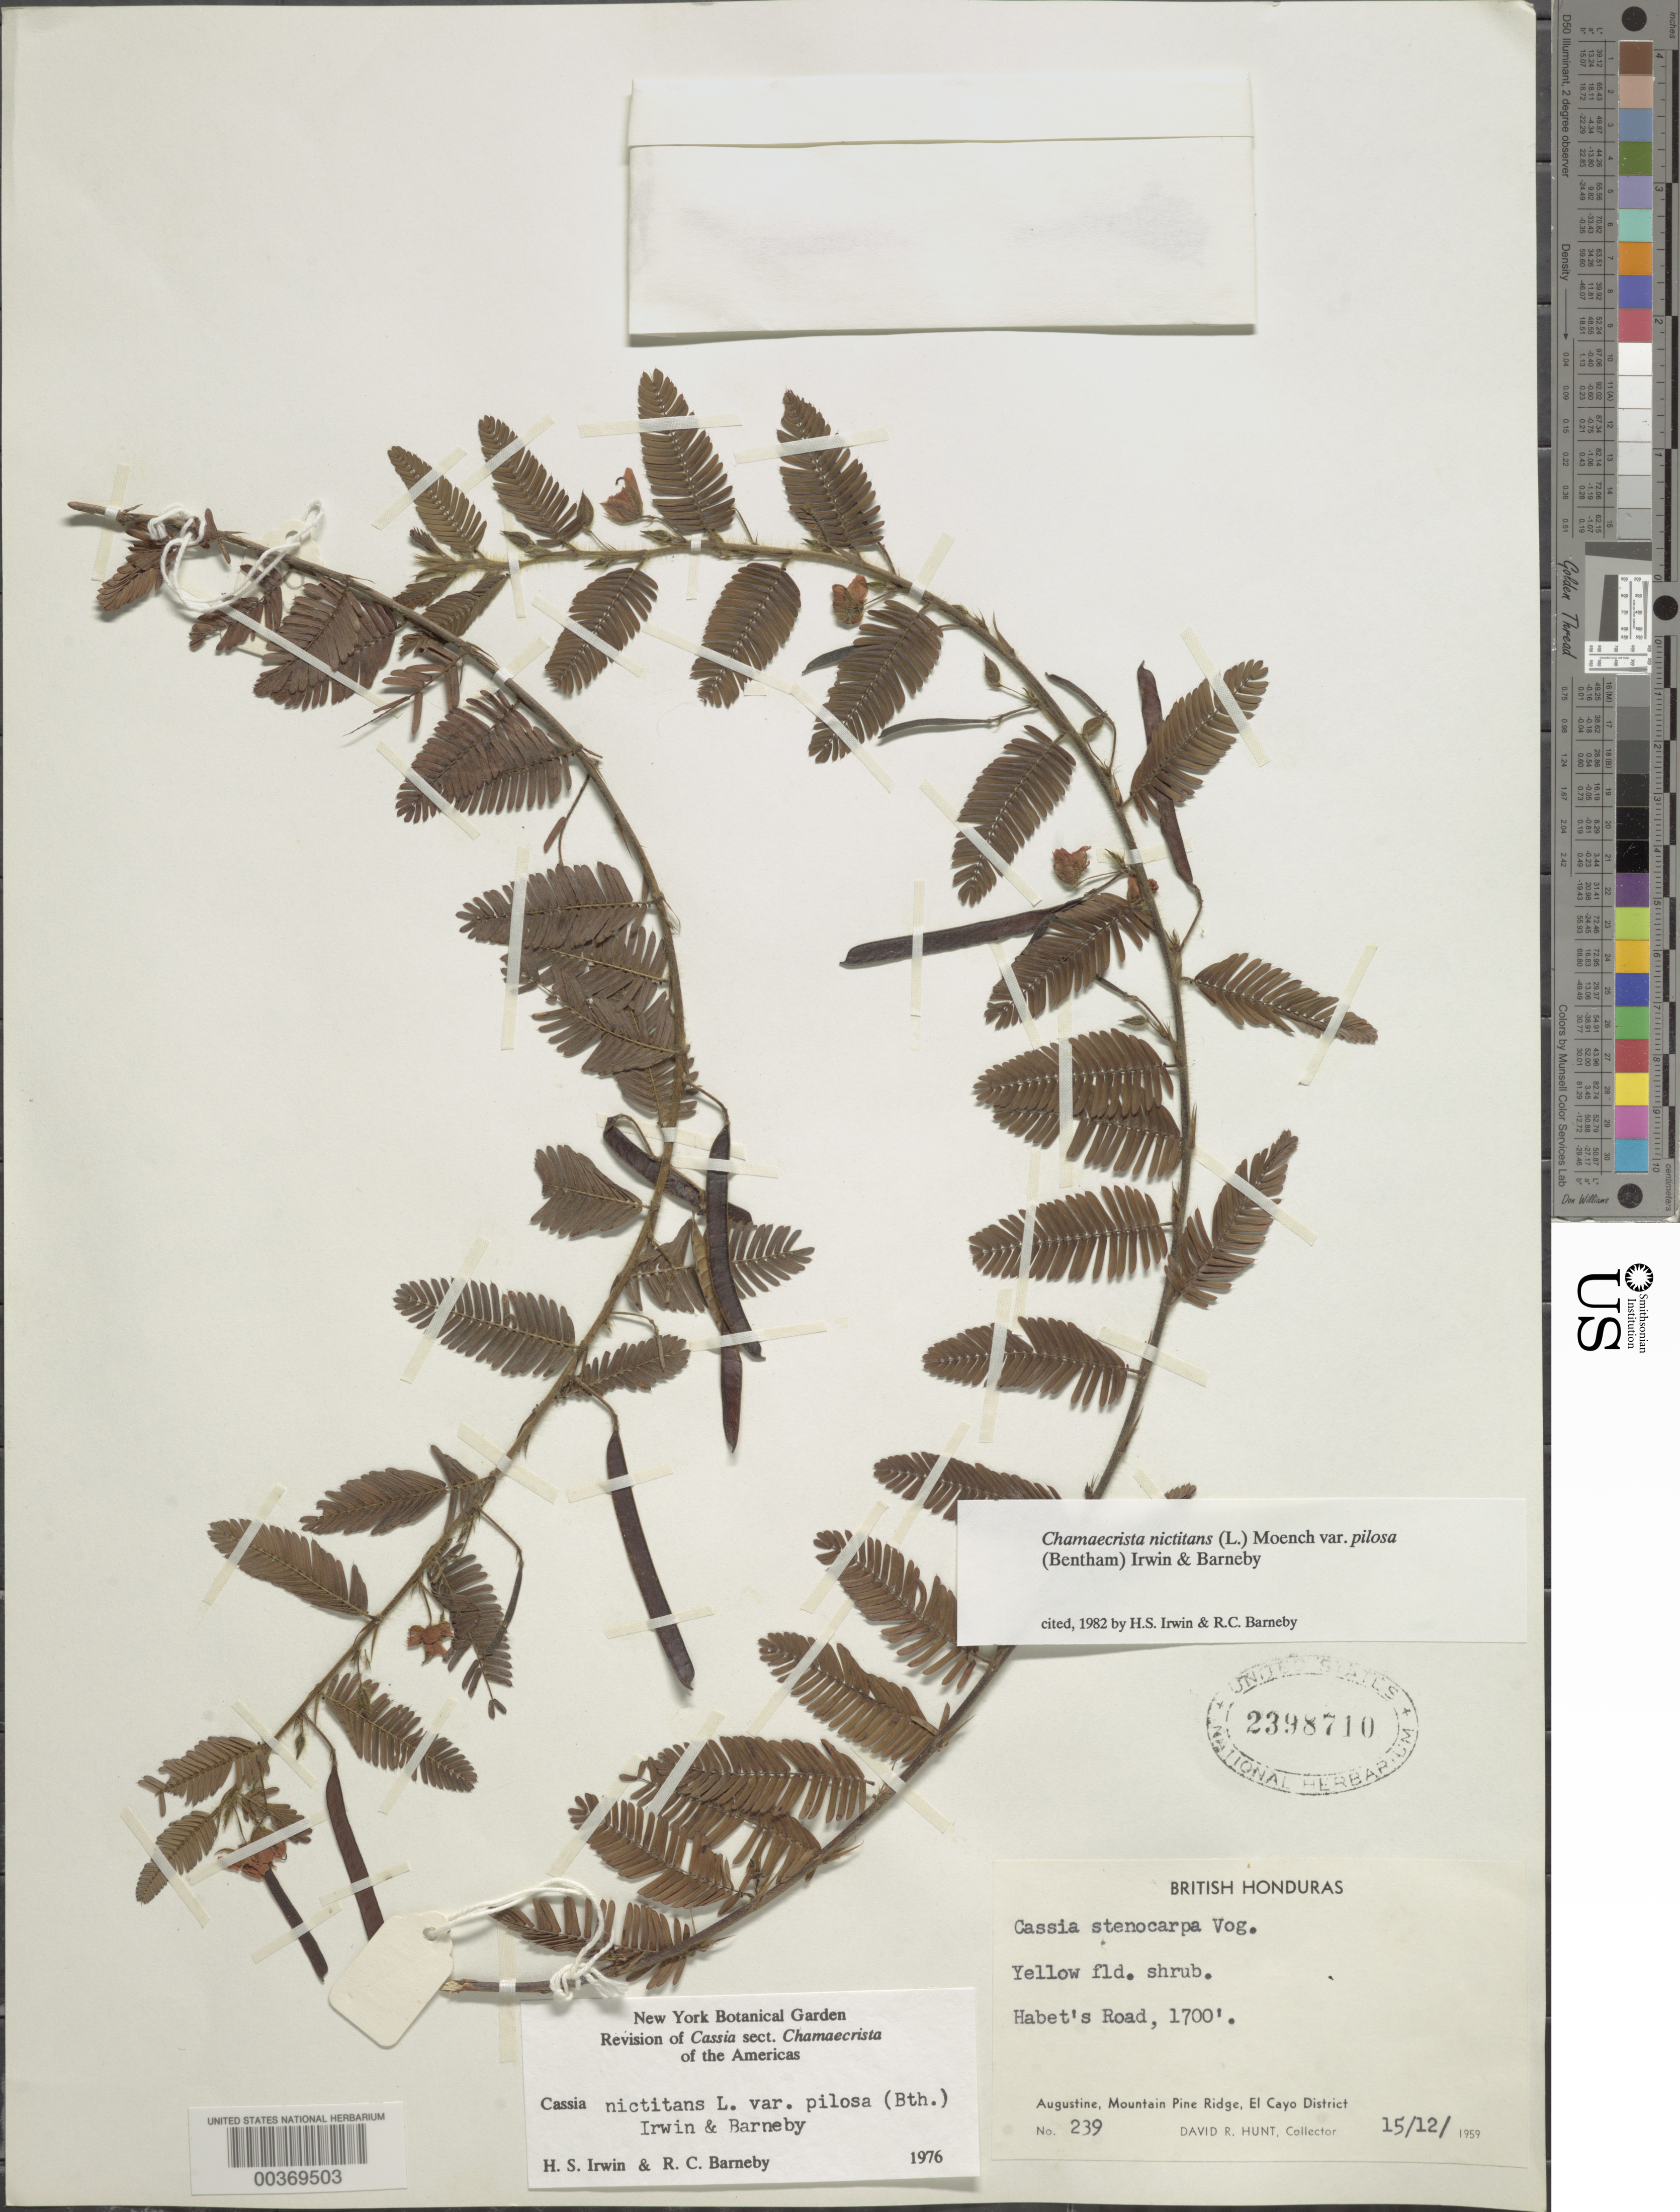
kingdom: Plantae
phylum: Tracheophyta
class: Magnoliopsida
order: Fabales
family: Fabaceae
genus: Chamaecrista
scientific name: Chamaecrista nictitans var. pilosa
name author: (Benth.) H.S. Irwin & Barneby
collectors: D. R. Hunt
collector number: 239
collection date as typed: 15 Dec 1959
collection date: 1959-12-15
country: Belize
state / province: Cayo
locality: Augustine, Mountain Pine Ridge, Habet's Road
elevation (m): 1700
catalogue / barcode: US 2398710